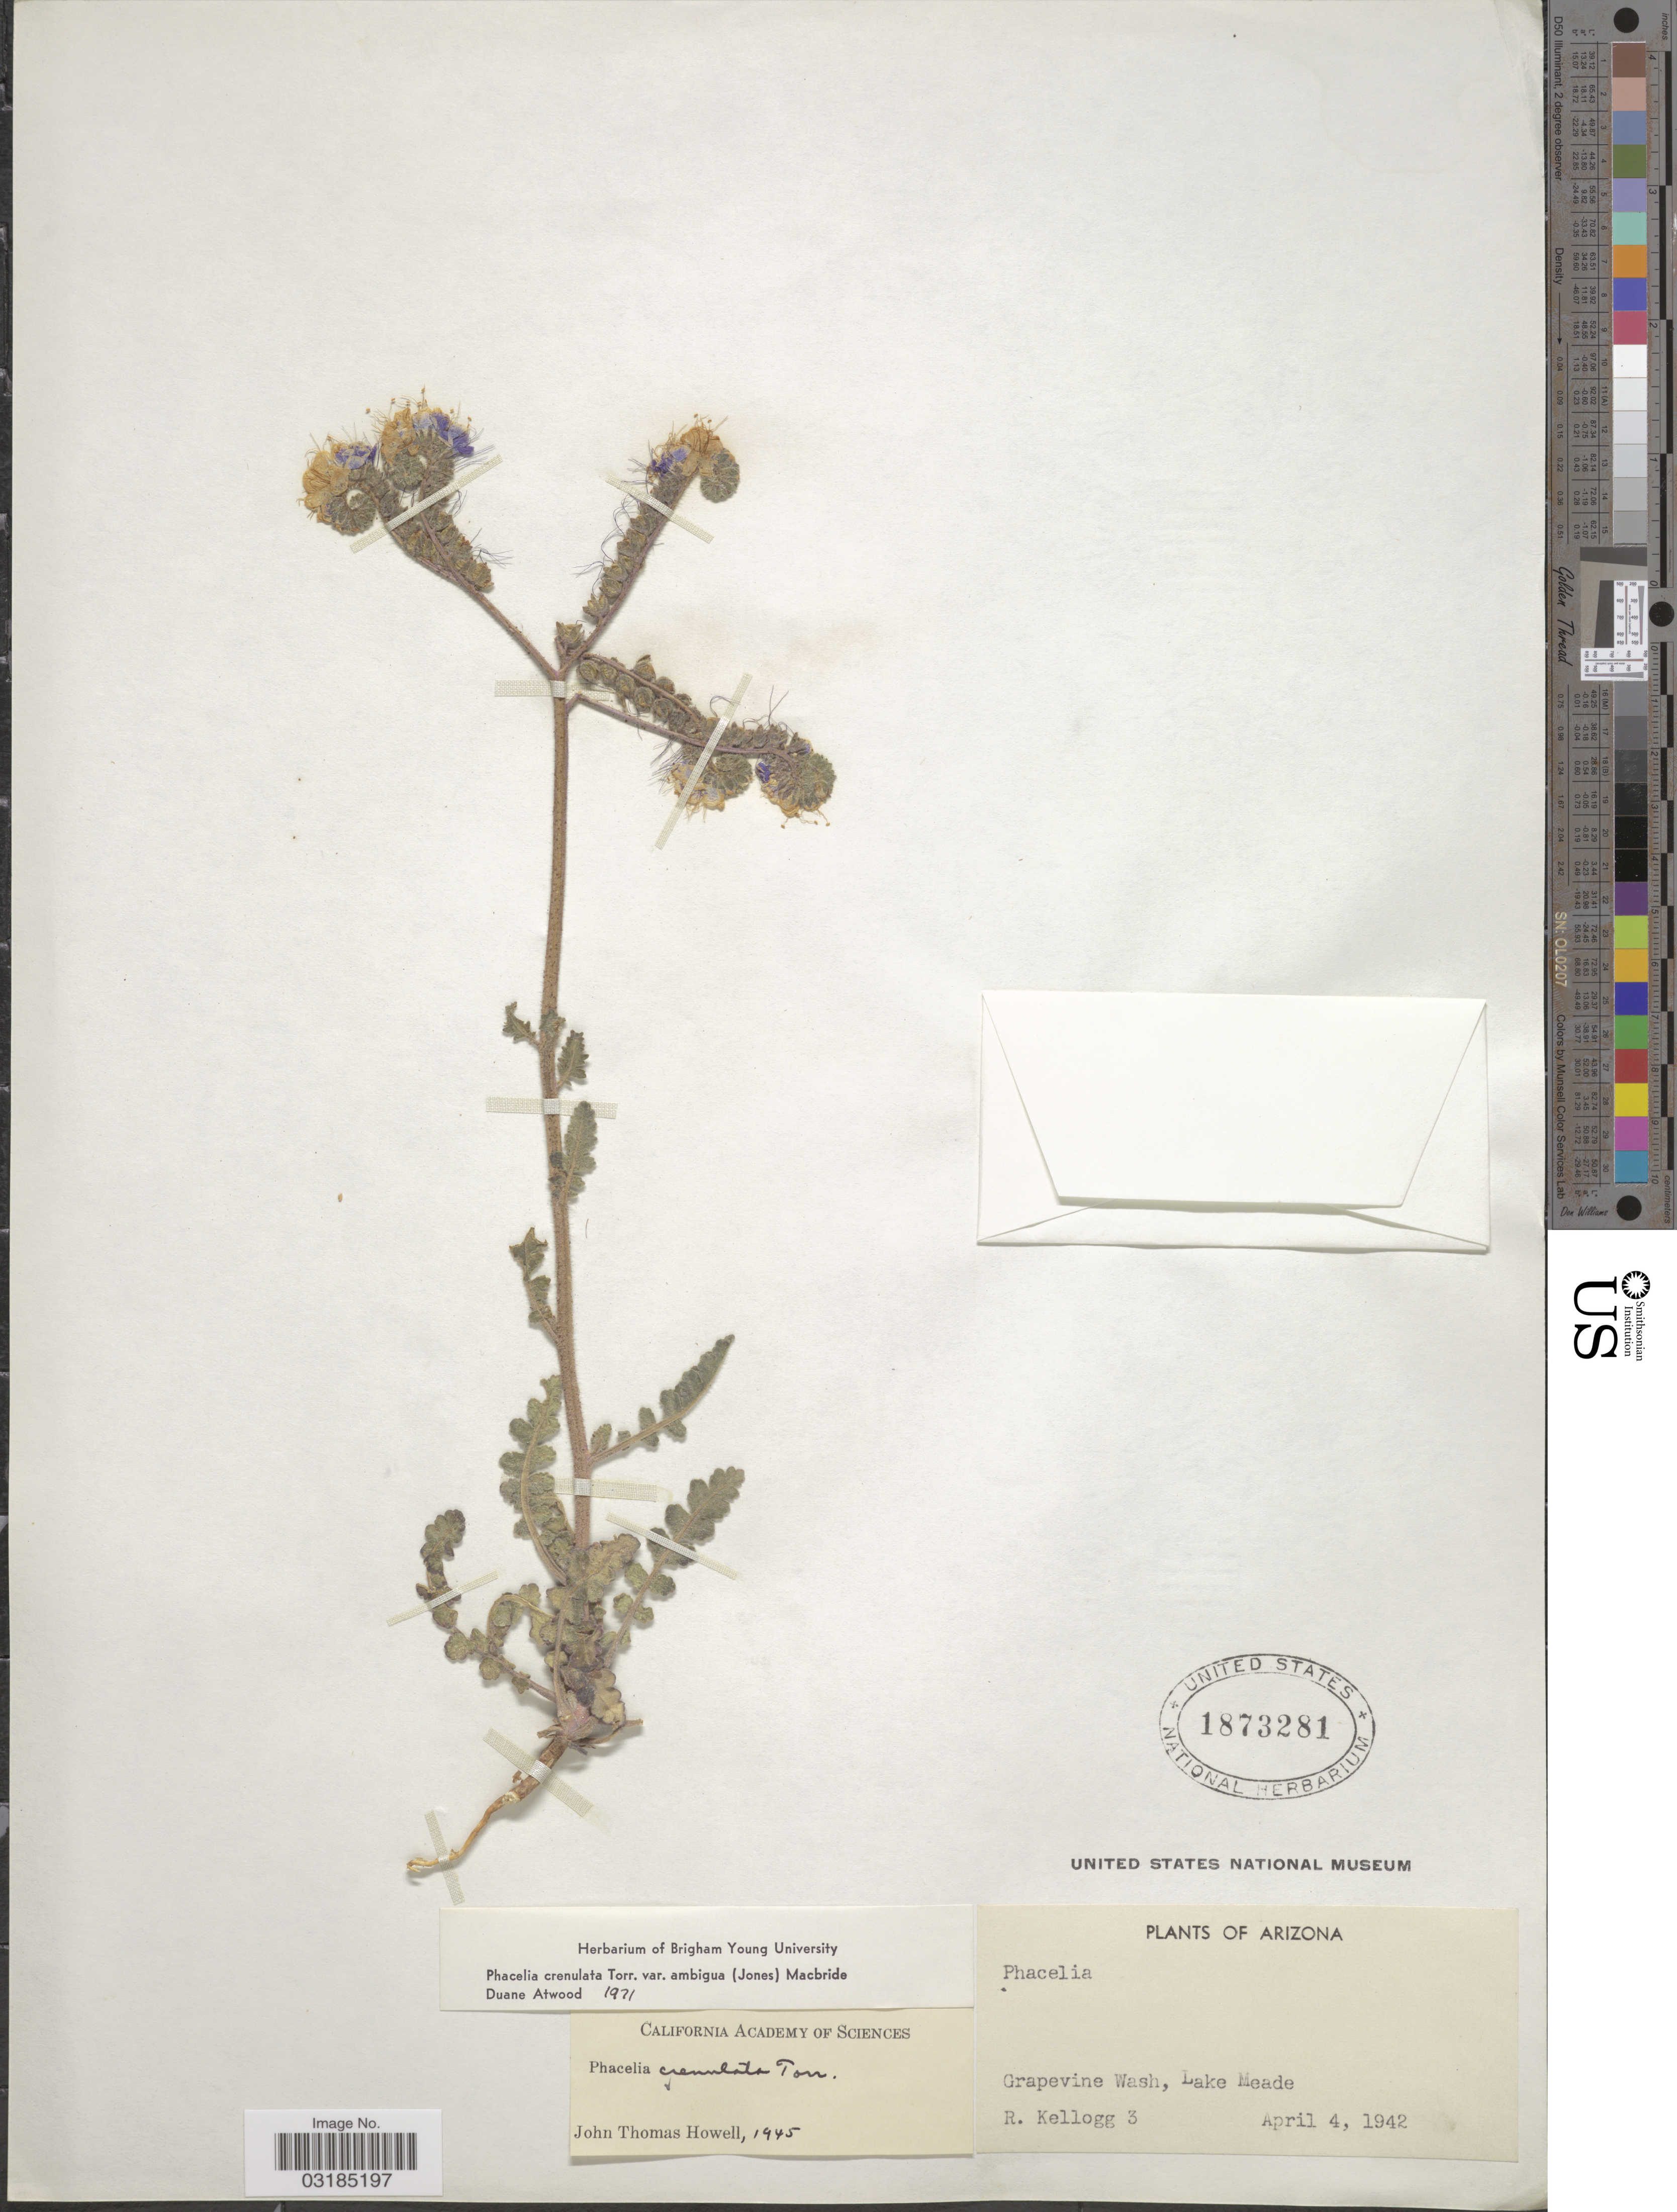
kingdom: Plantae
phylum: Tracheophyta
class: Magnoliopsida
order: Boraginales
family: Hydrophyllaceae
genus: Phacelia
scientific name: Phacelia crenulata var. ambigua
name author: (M.E. Jones) J.F. Macbr.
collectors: R. Kellogg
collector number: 3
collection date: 1942-04-04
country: United States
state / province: Arizona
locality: Grapevine Wash, Lake Meade.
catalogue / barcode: US 1873281